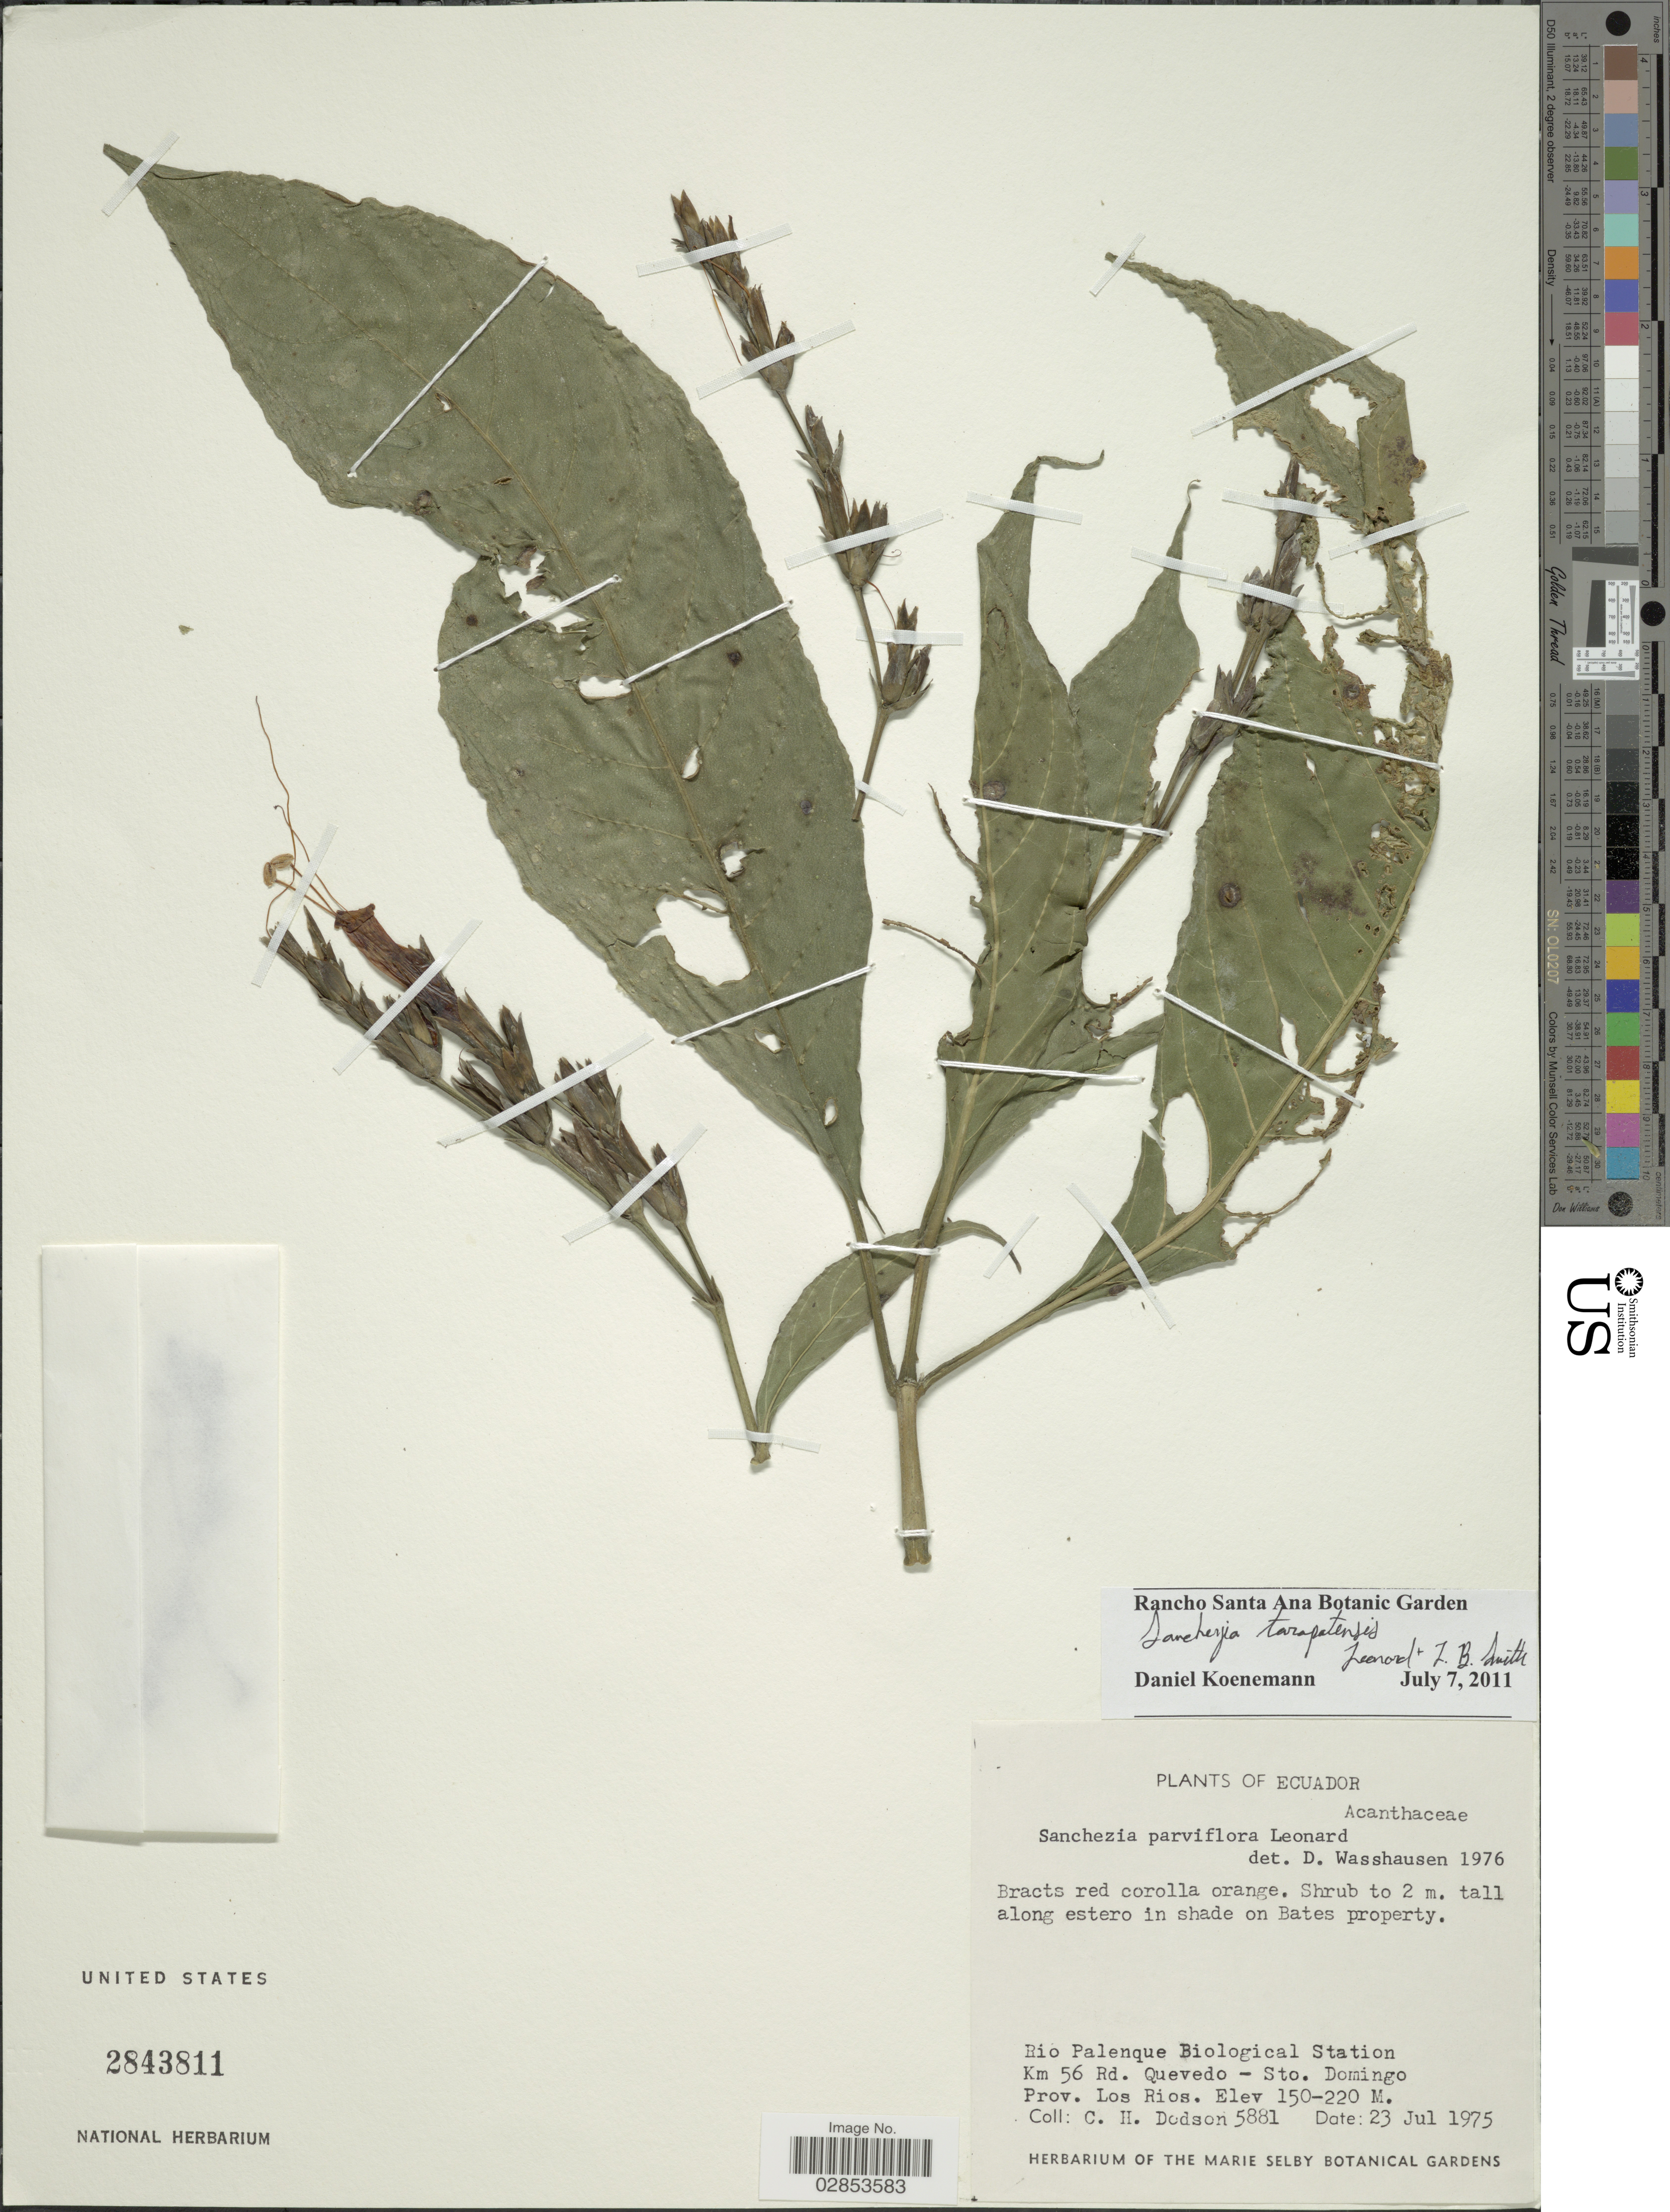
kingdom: Plantae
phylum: Tracheophyta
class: Magnoliopsida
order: Lamiales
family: Acanthaceae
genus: Sanchezia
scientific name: Sanchezia parviflora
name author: Leonard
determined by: Azevedo, Igor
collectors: C. H. Dodson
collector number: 5881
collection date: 1975-07-23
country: Ecuador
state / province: Los Ríos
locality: Along estero in shade on Bates property. Rio Palenque Biological Station Km 56 Rd. Quevedo-Sto. Domingo.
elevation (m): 150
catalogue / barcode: US 2843811